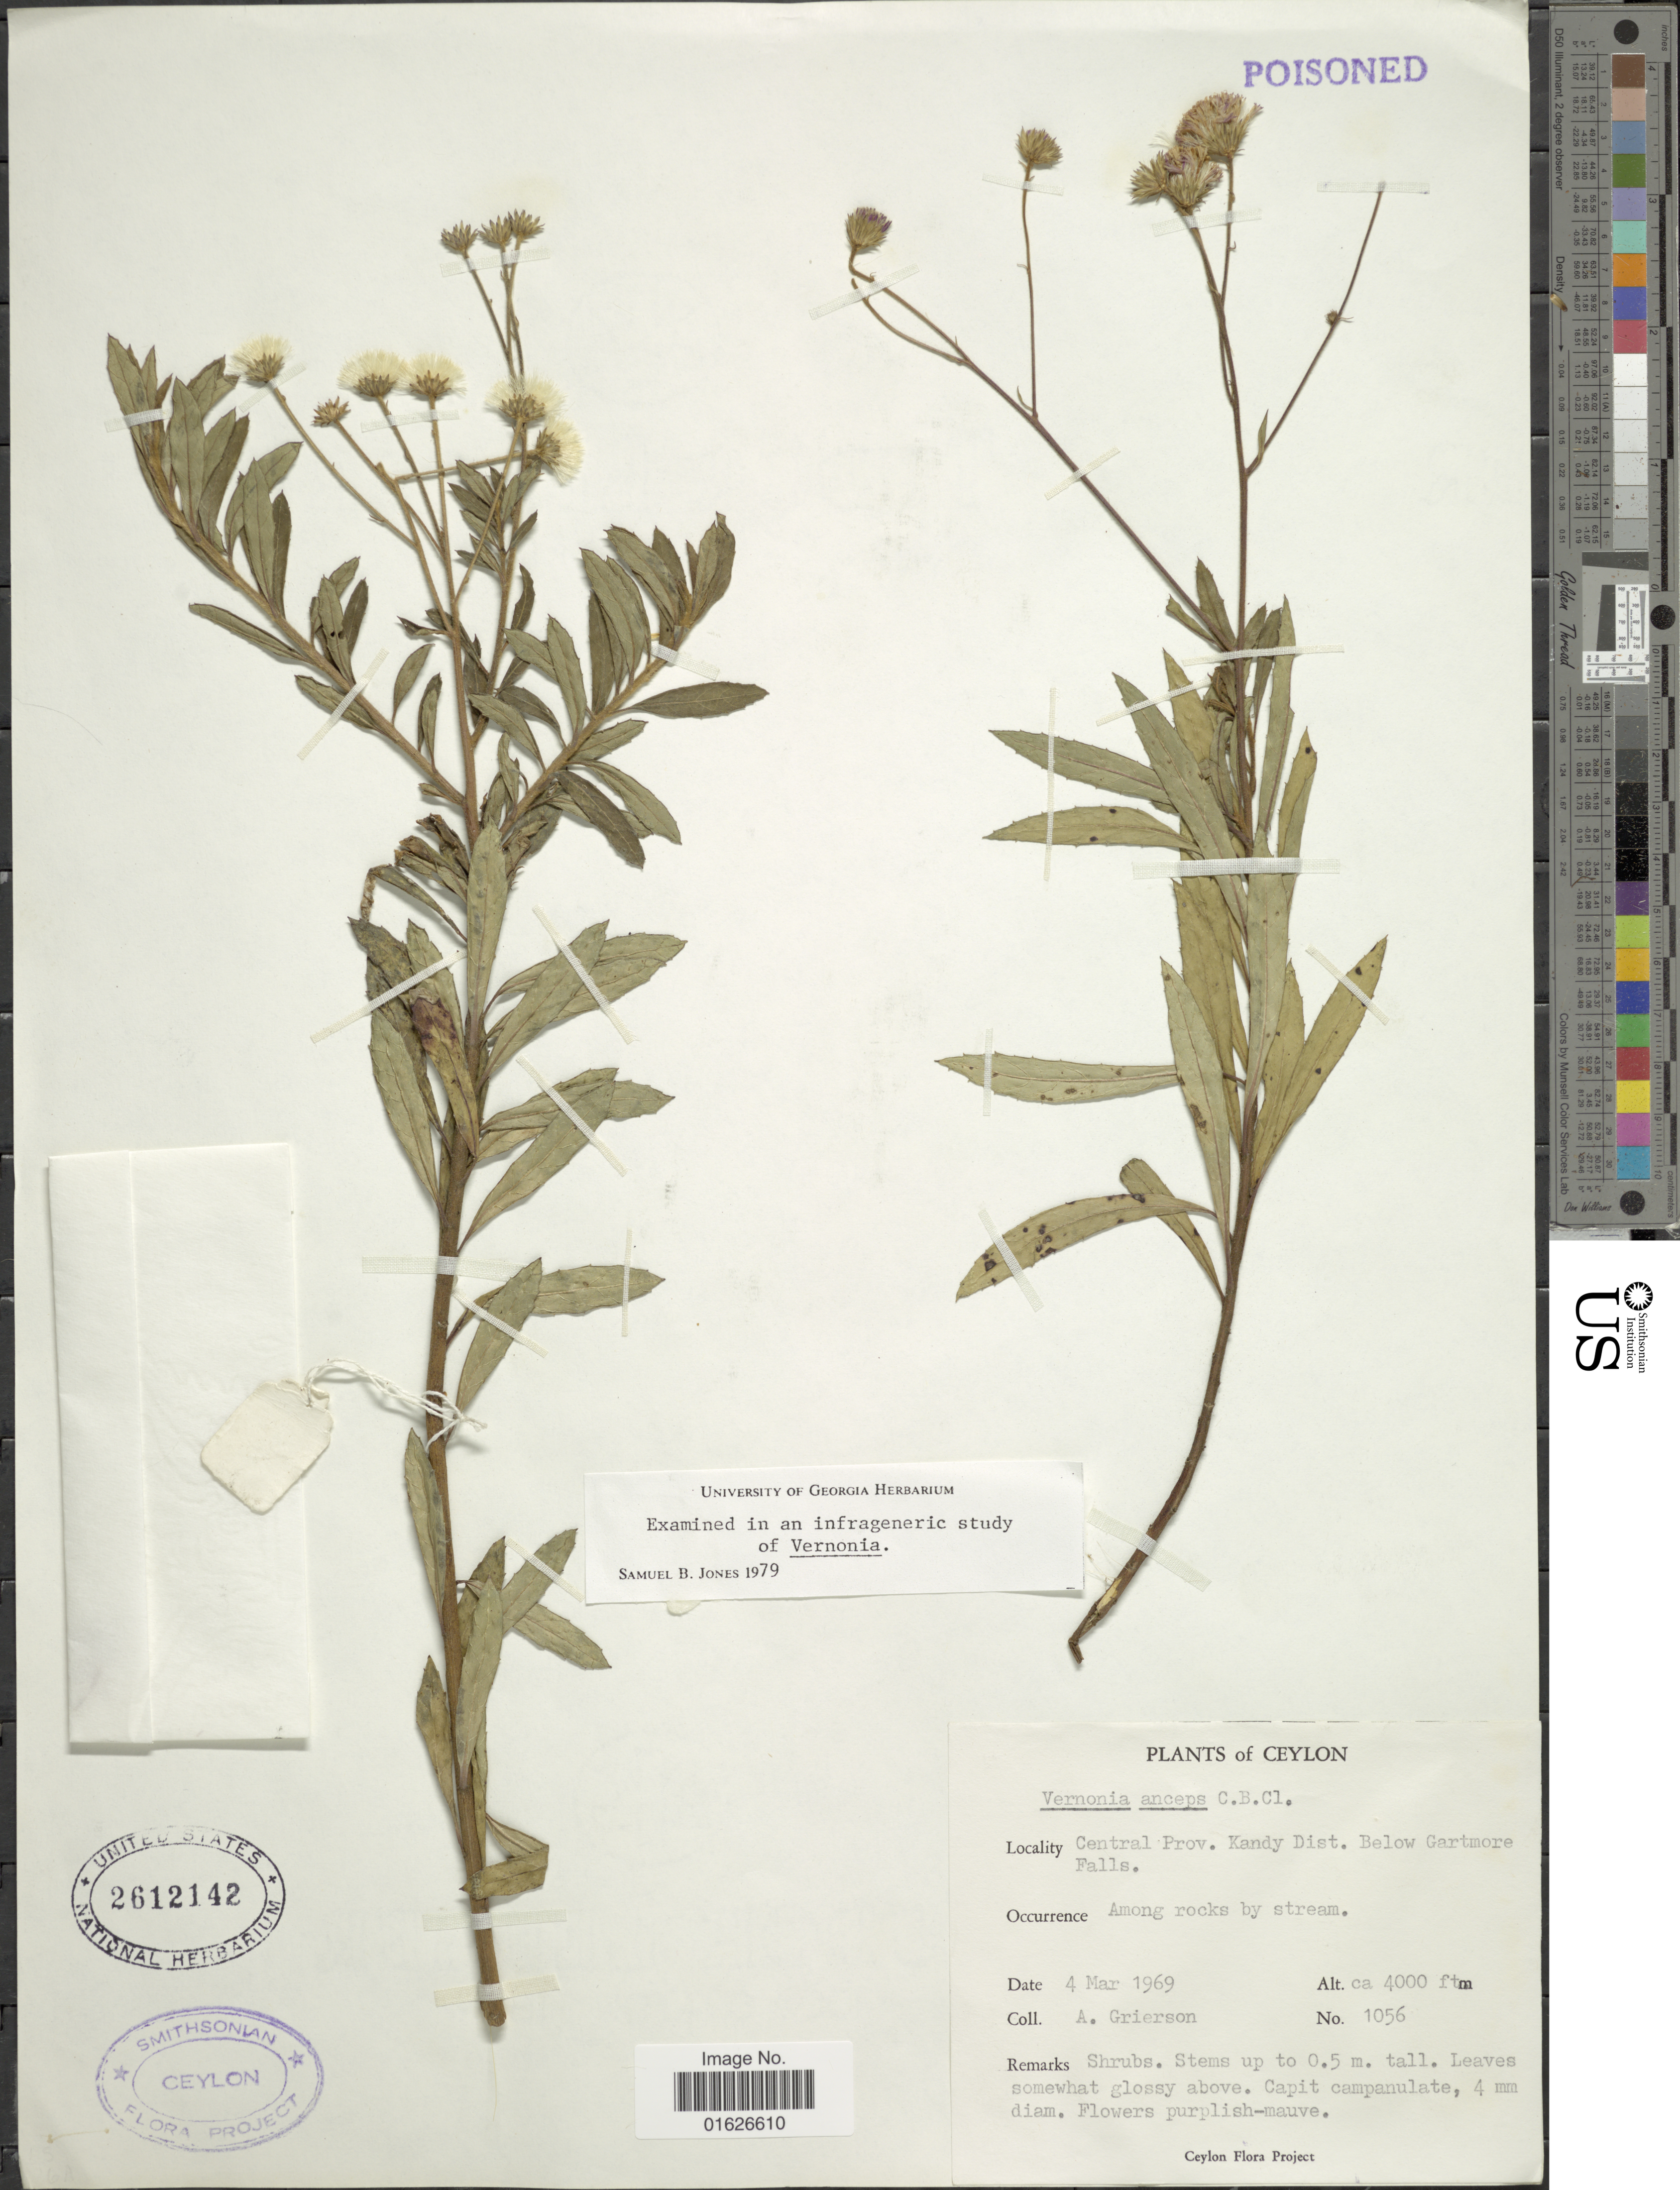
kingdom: Plantae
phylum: Tracheophyta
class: Magnoliopsida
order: Asterales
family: Asteraceae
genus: Uniyala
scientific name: Uniyala anceps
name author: (C.B. Clarke ex Hook. f.) H. Rob. & Skvarla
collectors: A. Grierson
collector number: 1056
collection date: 1969-03-04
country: Sri Lanka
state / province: Central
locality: Ceylon, Central Prov. Kandy Distr. Below Gartmore Falls.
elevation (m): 1219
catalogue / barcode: US 2612142